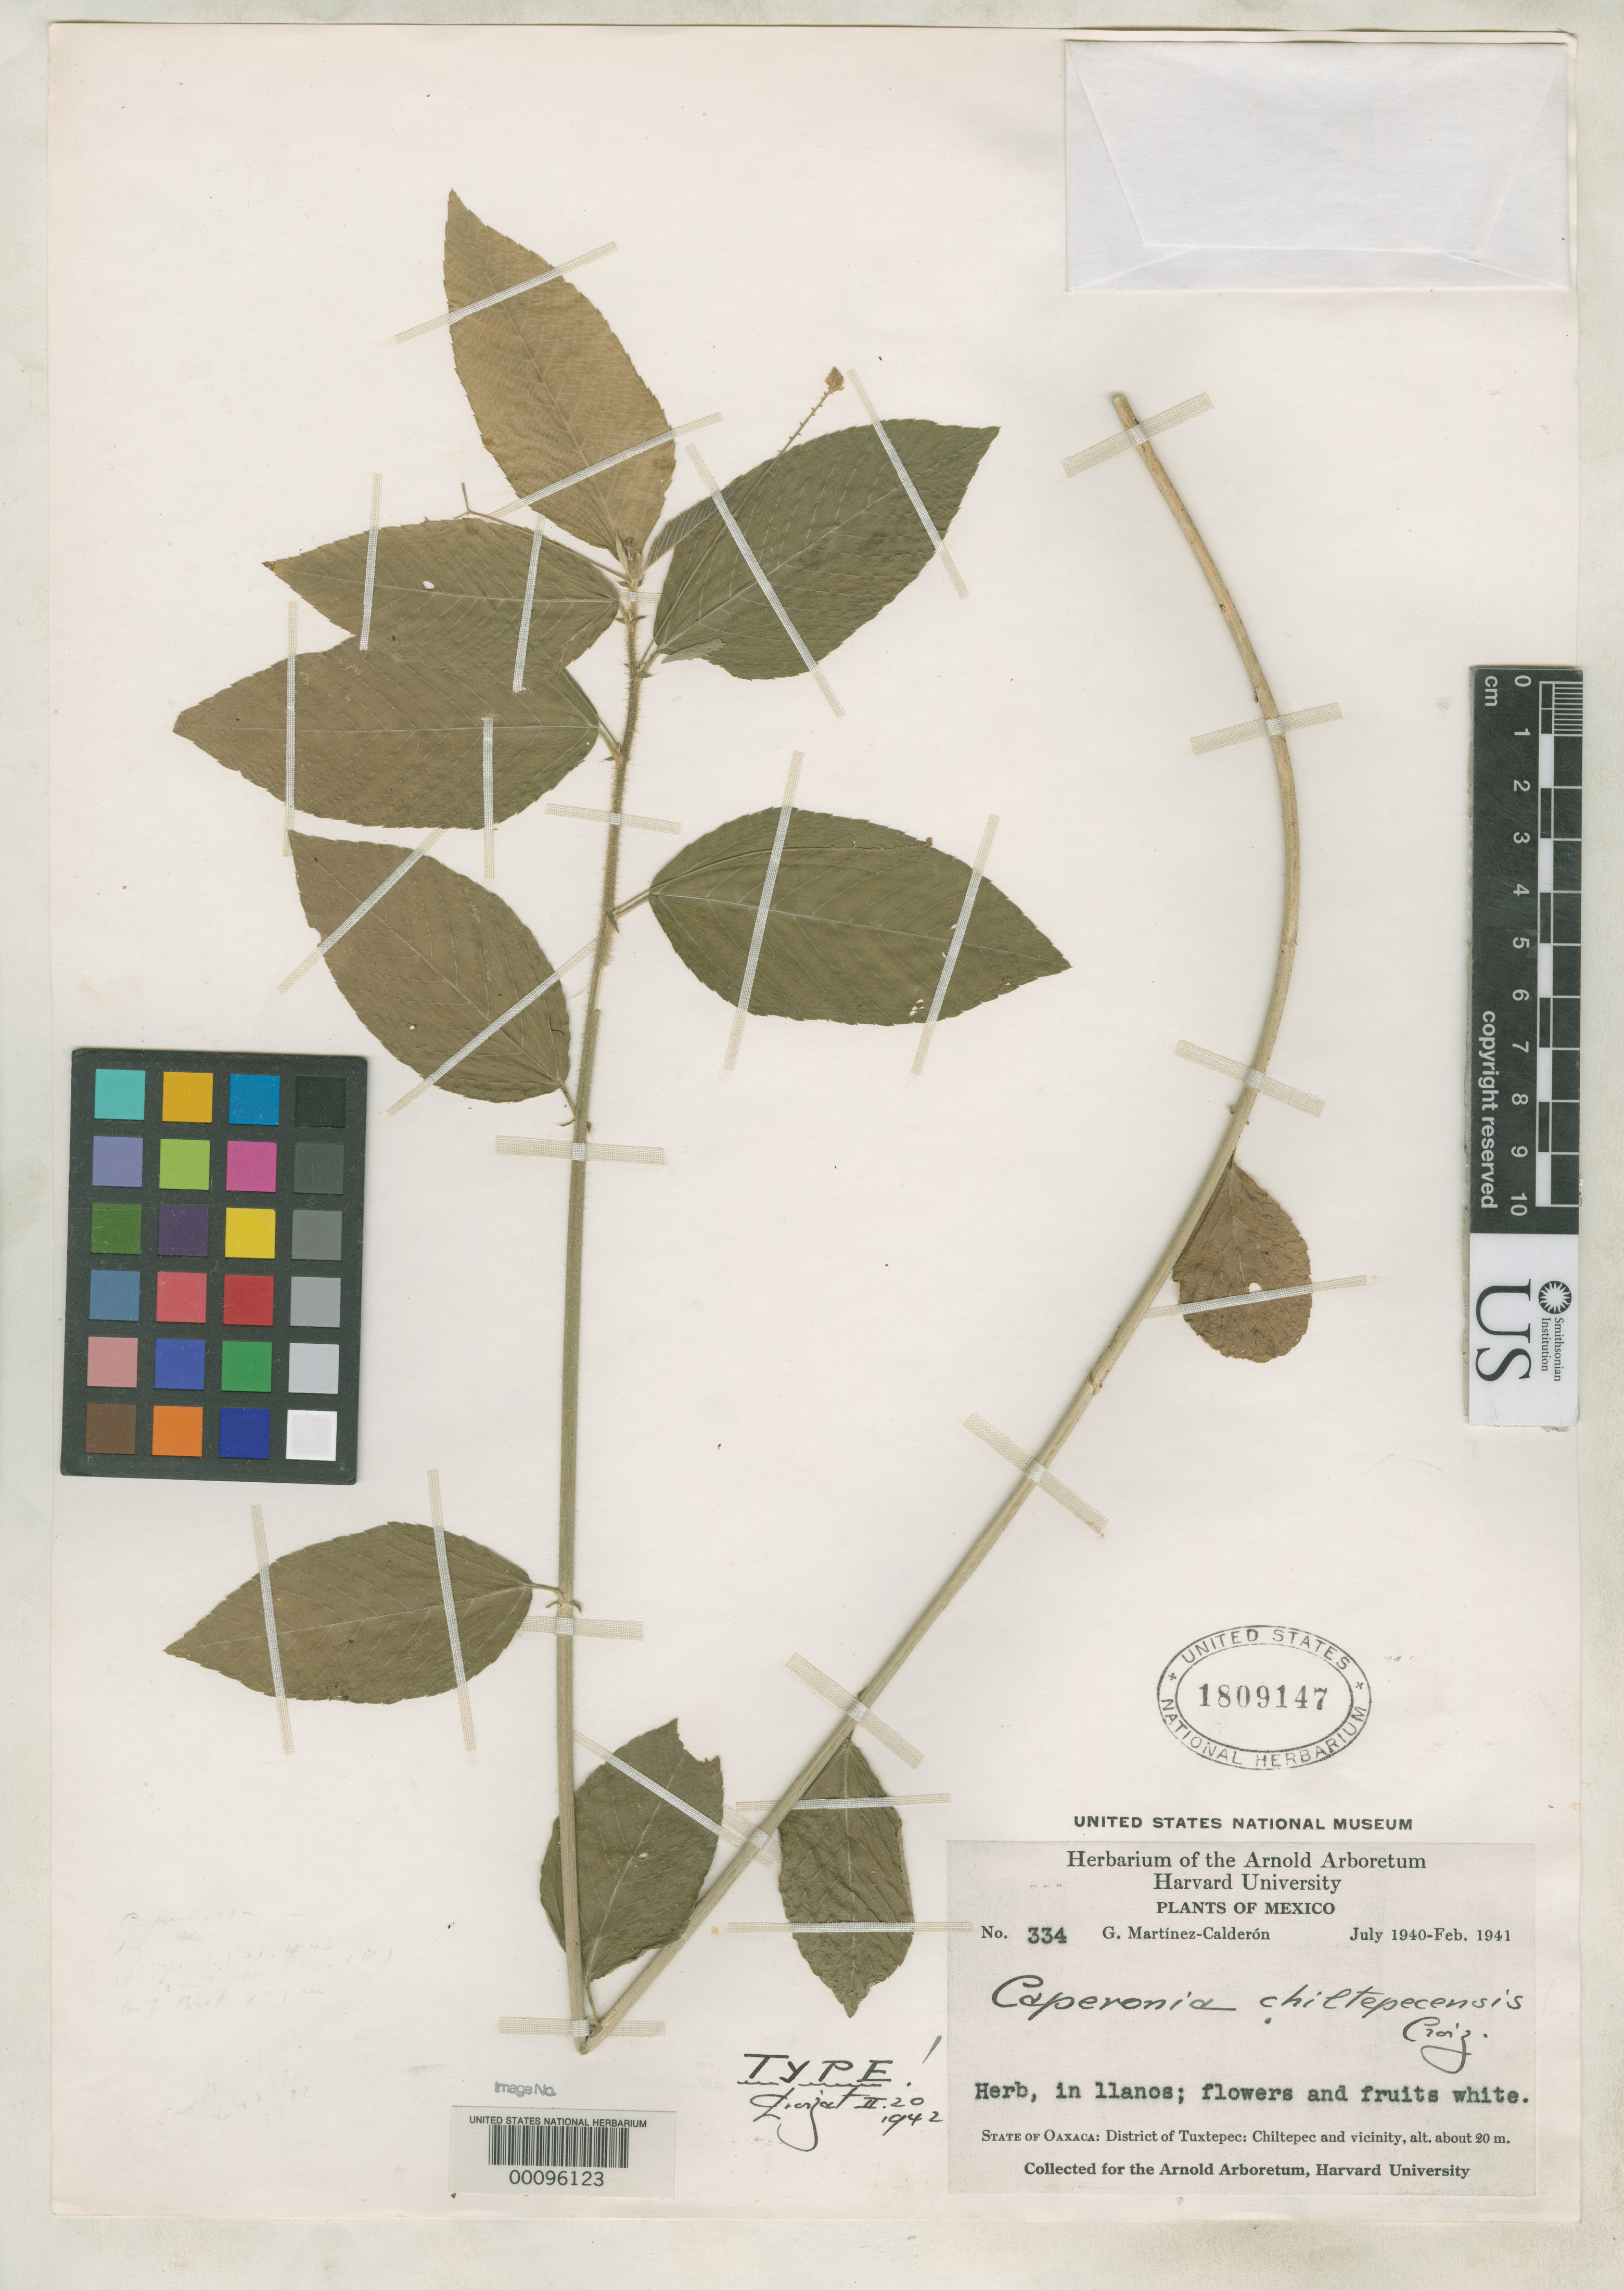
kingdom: Plantae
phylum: Tracheophyta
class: Magnoliopsida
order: Malpighiales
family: Euphorbiaceae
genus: Caperonia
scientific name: Caperonia chiltepecensis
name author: Croizat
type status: Holotype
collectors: G. Martínez Calderón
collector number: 334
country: Mexico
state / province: Oaxaca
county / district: Tuxtepec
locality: Chiltepec & vicinity.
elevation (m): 20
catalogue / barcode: US 1809147